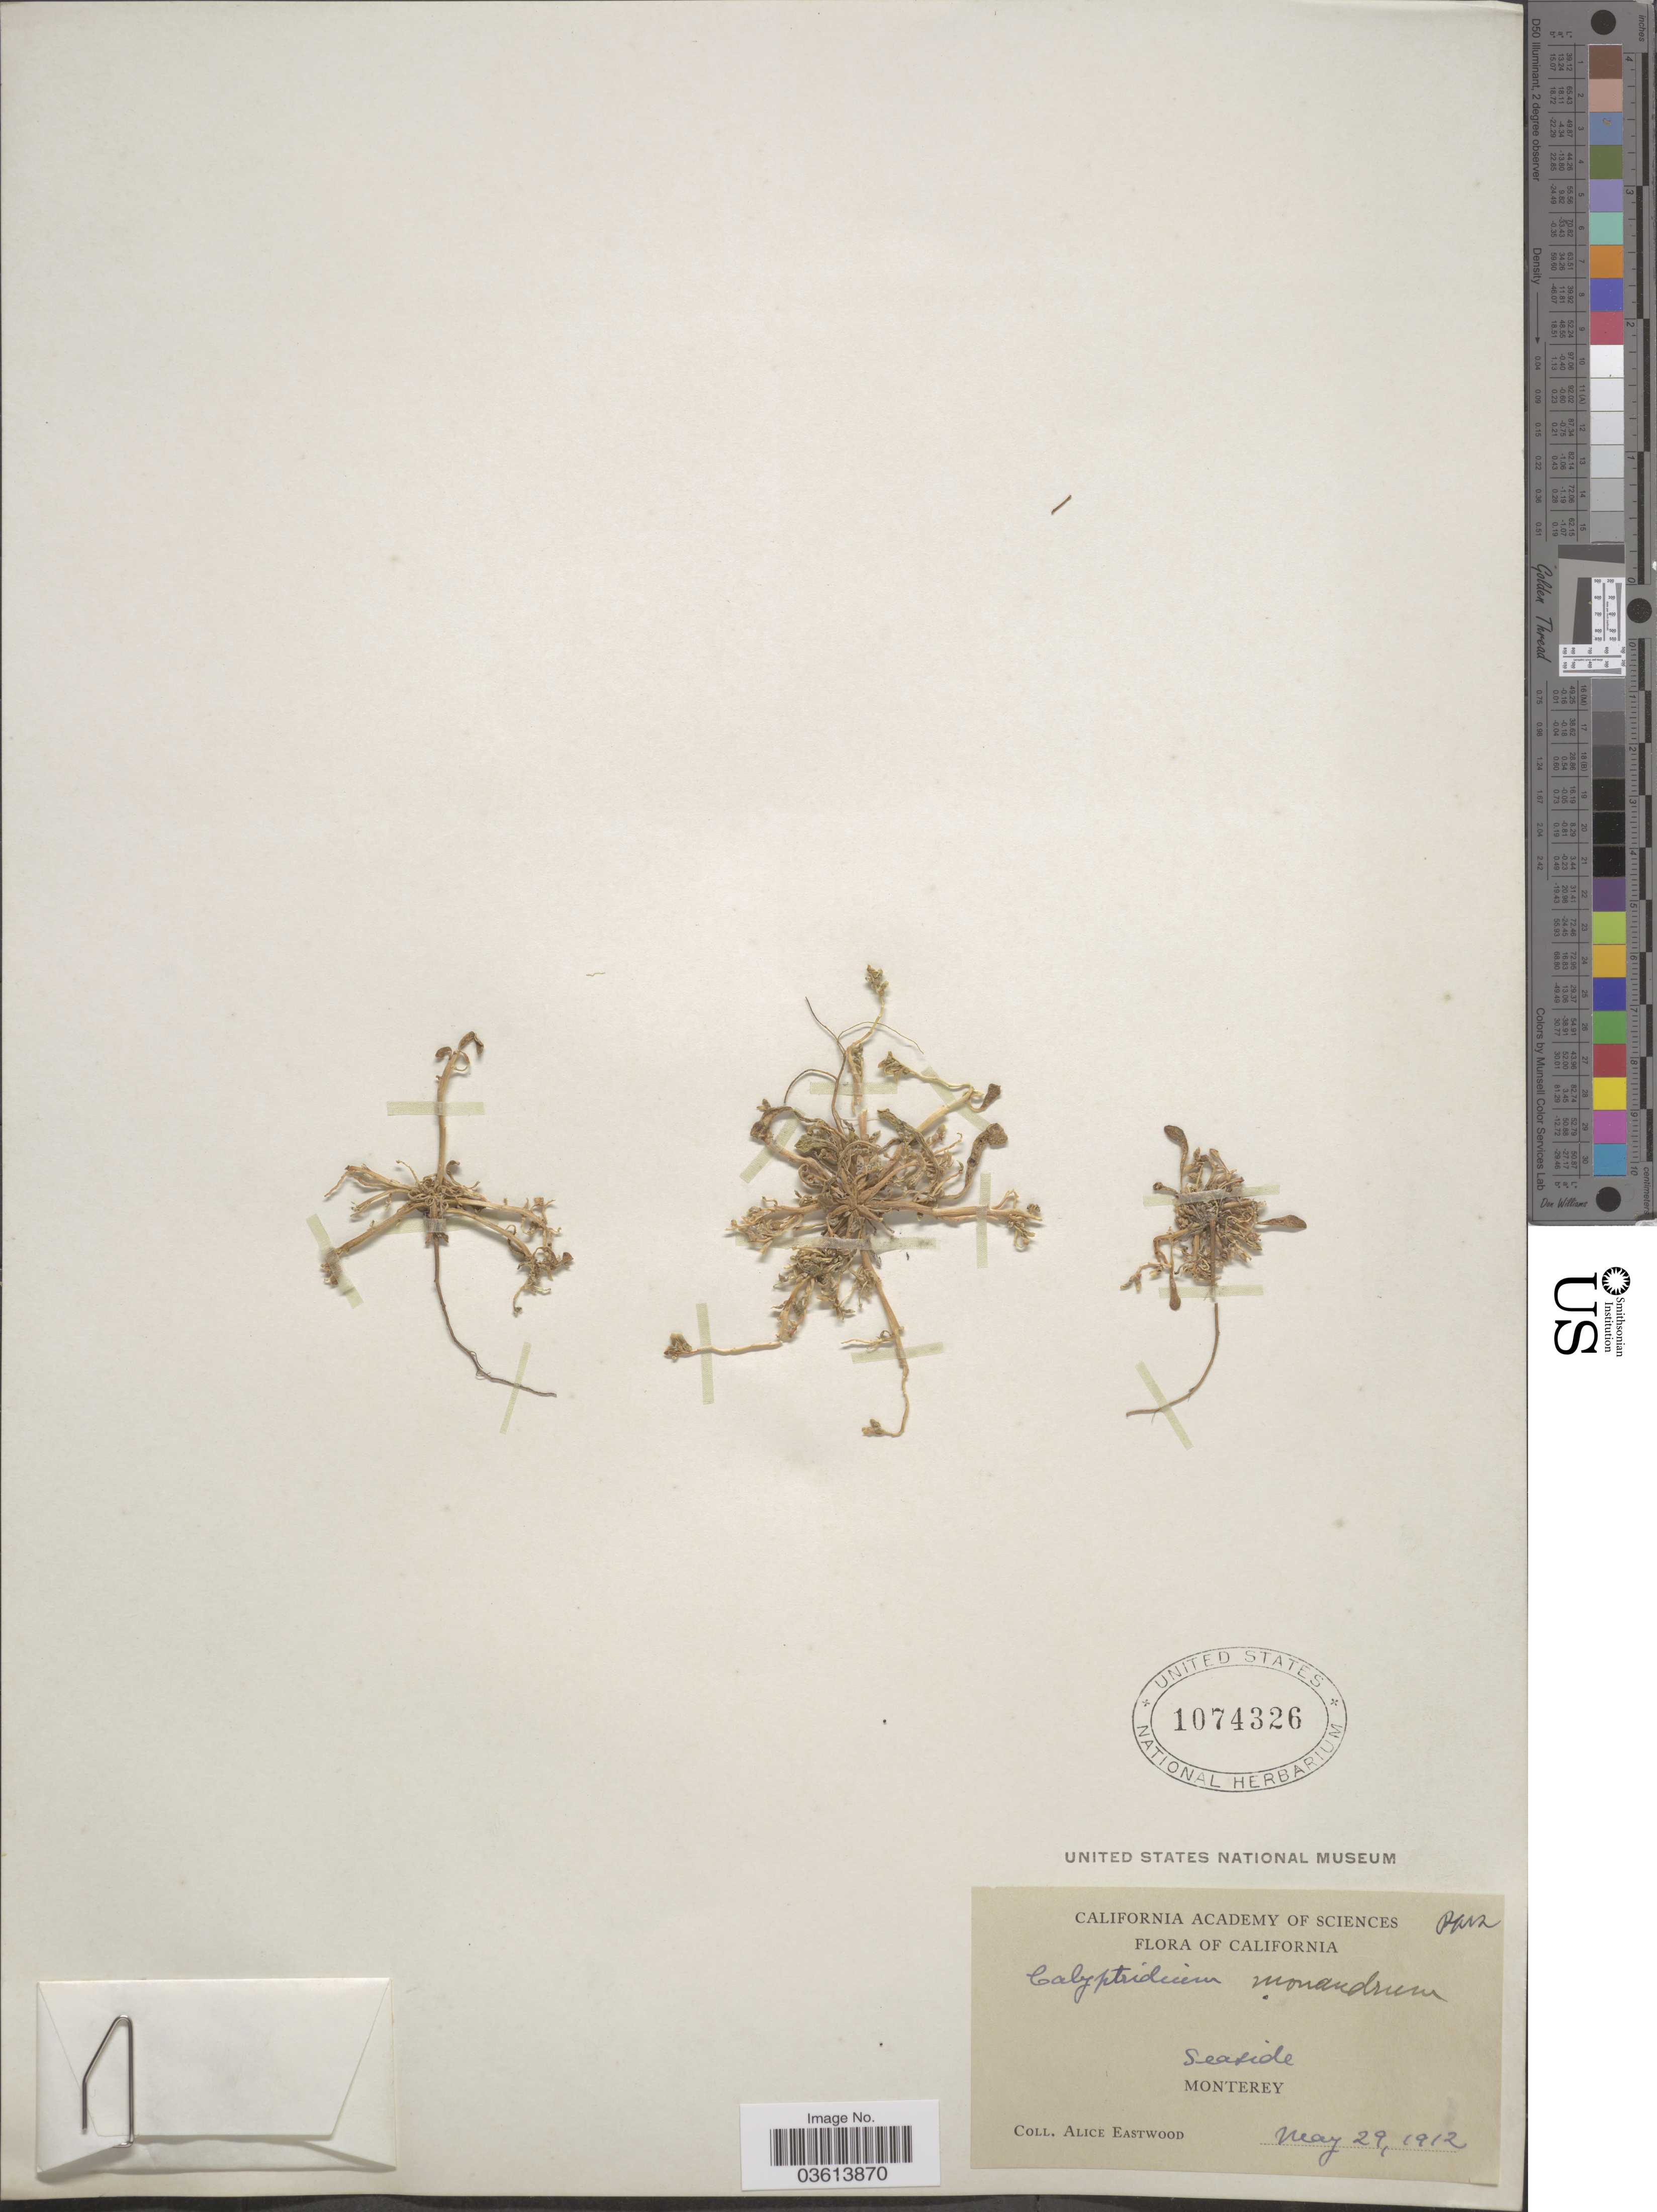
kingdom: Plantae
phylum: Tracheophyta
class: Magnoliopsida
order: Caryophyllales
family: Montiaceae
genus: Calyptridium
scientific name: Calyptridium monandrum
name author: (Nutt.) Nutt.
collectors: A. Eastwood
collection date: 1912-05-29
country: United States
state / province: California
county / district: Monterey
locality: Seaside Monterey.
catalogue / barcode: US 1074326